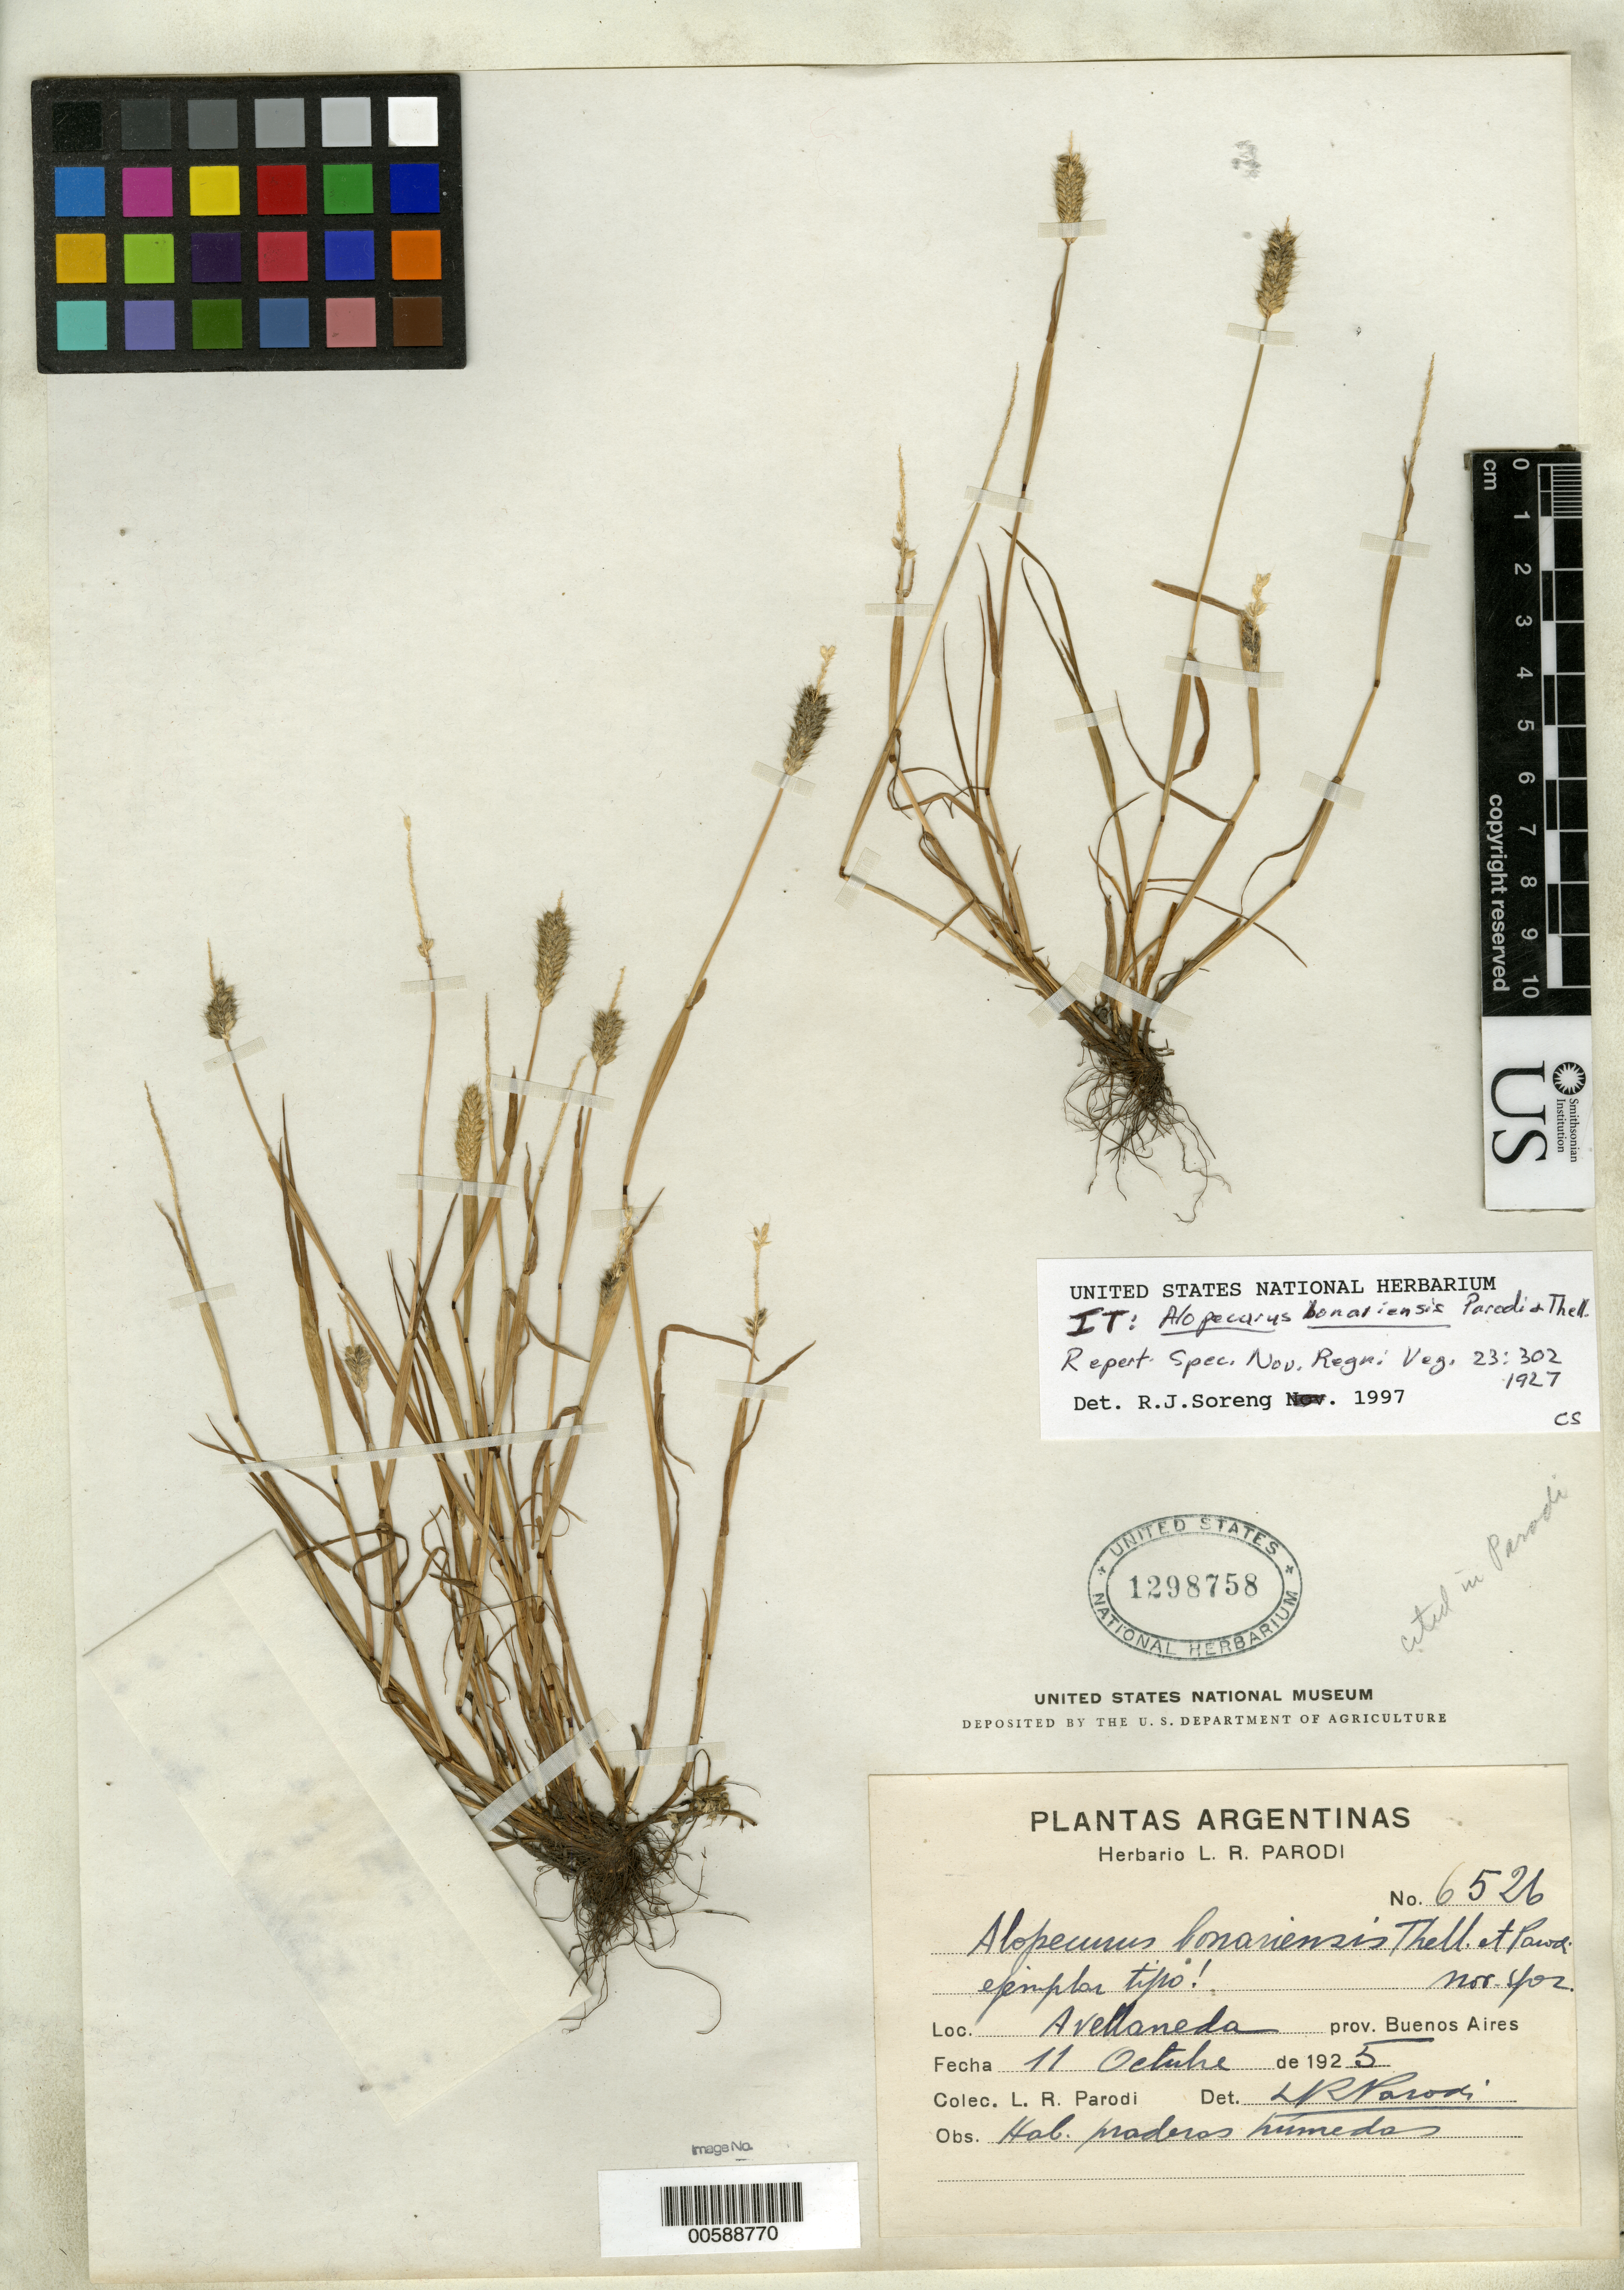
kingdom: Plantae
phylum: Tracheophyta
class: Liliopsida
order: Poales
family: Poaceae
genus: Alopecurus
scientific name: Alopecurus bonariensis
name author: Parodi & Thell.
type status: Isotype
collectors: L. R. Parodi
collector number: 6526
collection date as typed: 11 Oct 1925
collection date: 1925-10-11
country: Argentina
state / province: Buenos Aires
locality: Avellaneda.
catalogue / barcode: US 1298758